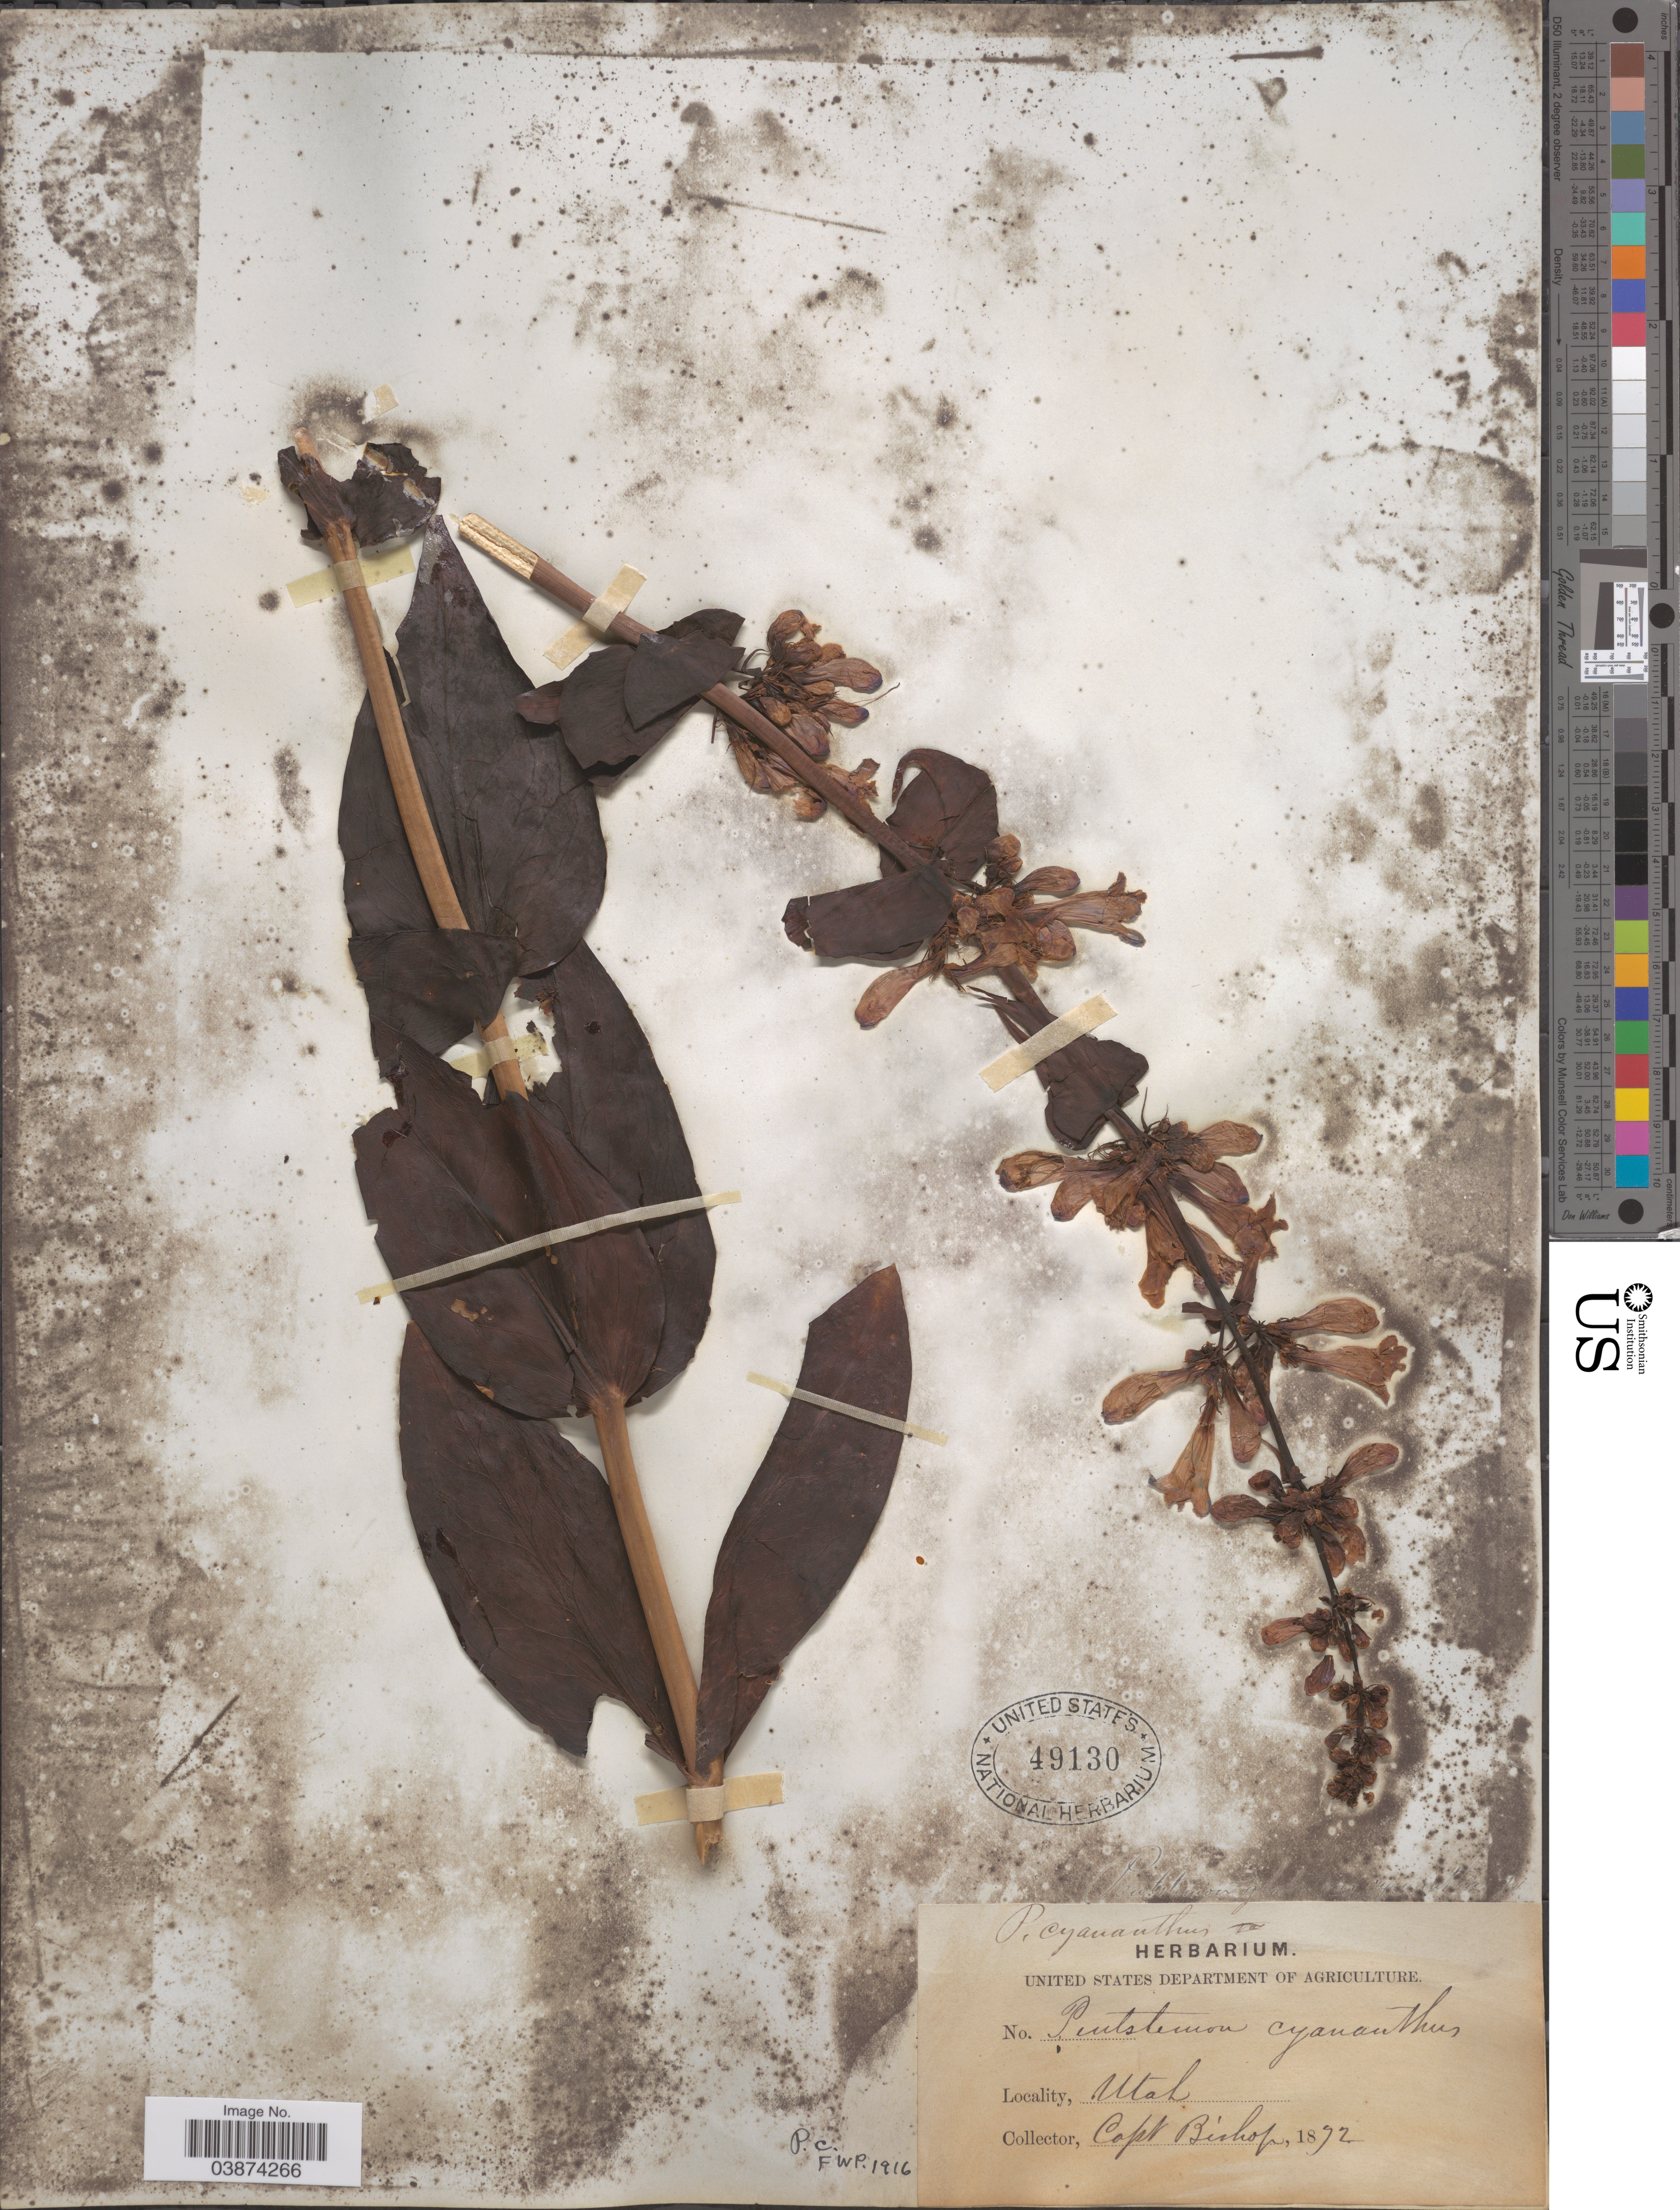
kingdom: Plantae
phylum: Tracheophyta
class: Magnoliopsida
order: Lamiales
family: Plantaginaceae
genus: Penstemon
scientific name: Penstemon cyananthus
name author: Hook.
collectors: F. M. Bishop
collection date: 1872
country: United States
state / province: Utah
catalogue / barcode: US 49130